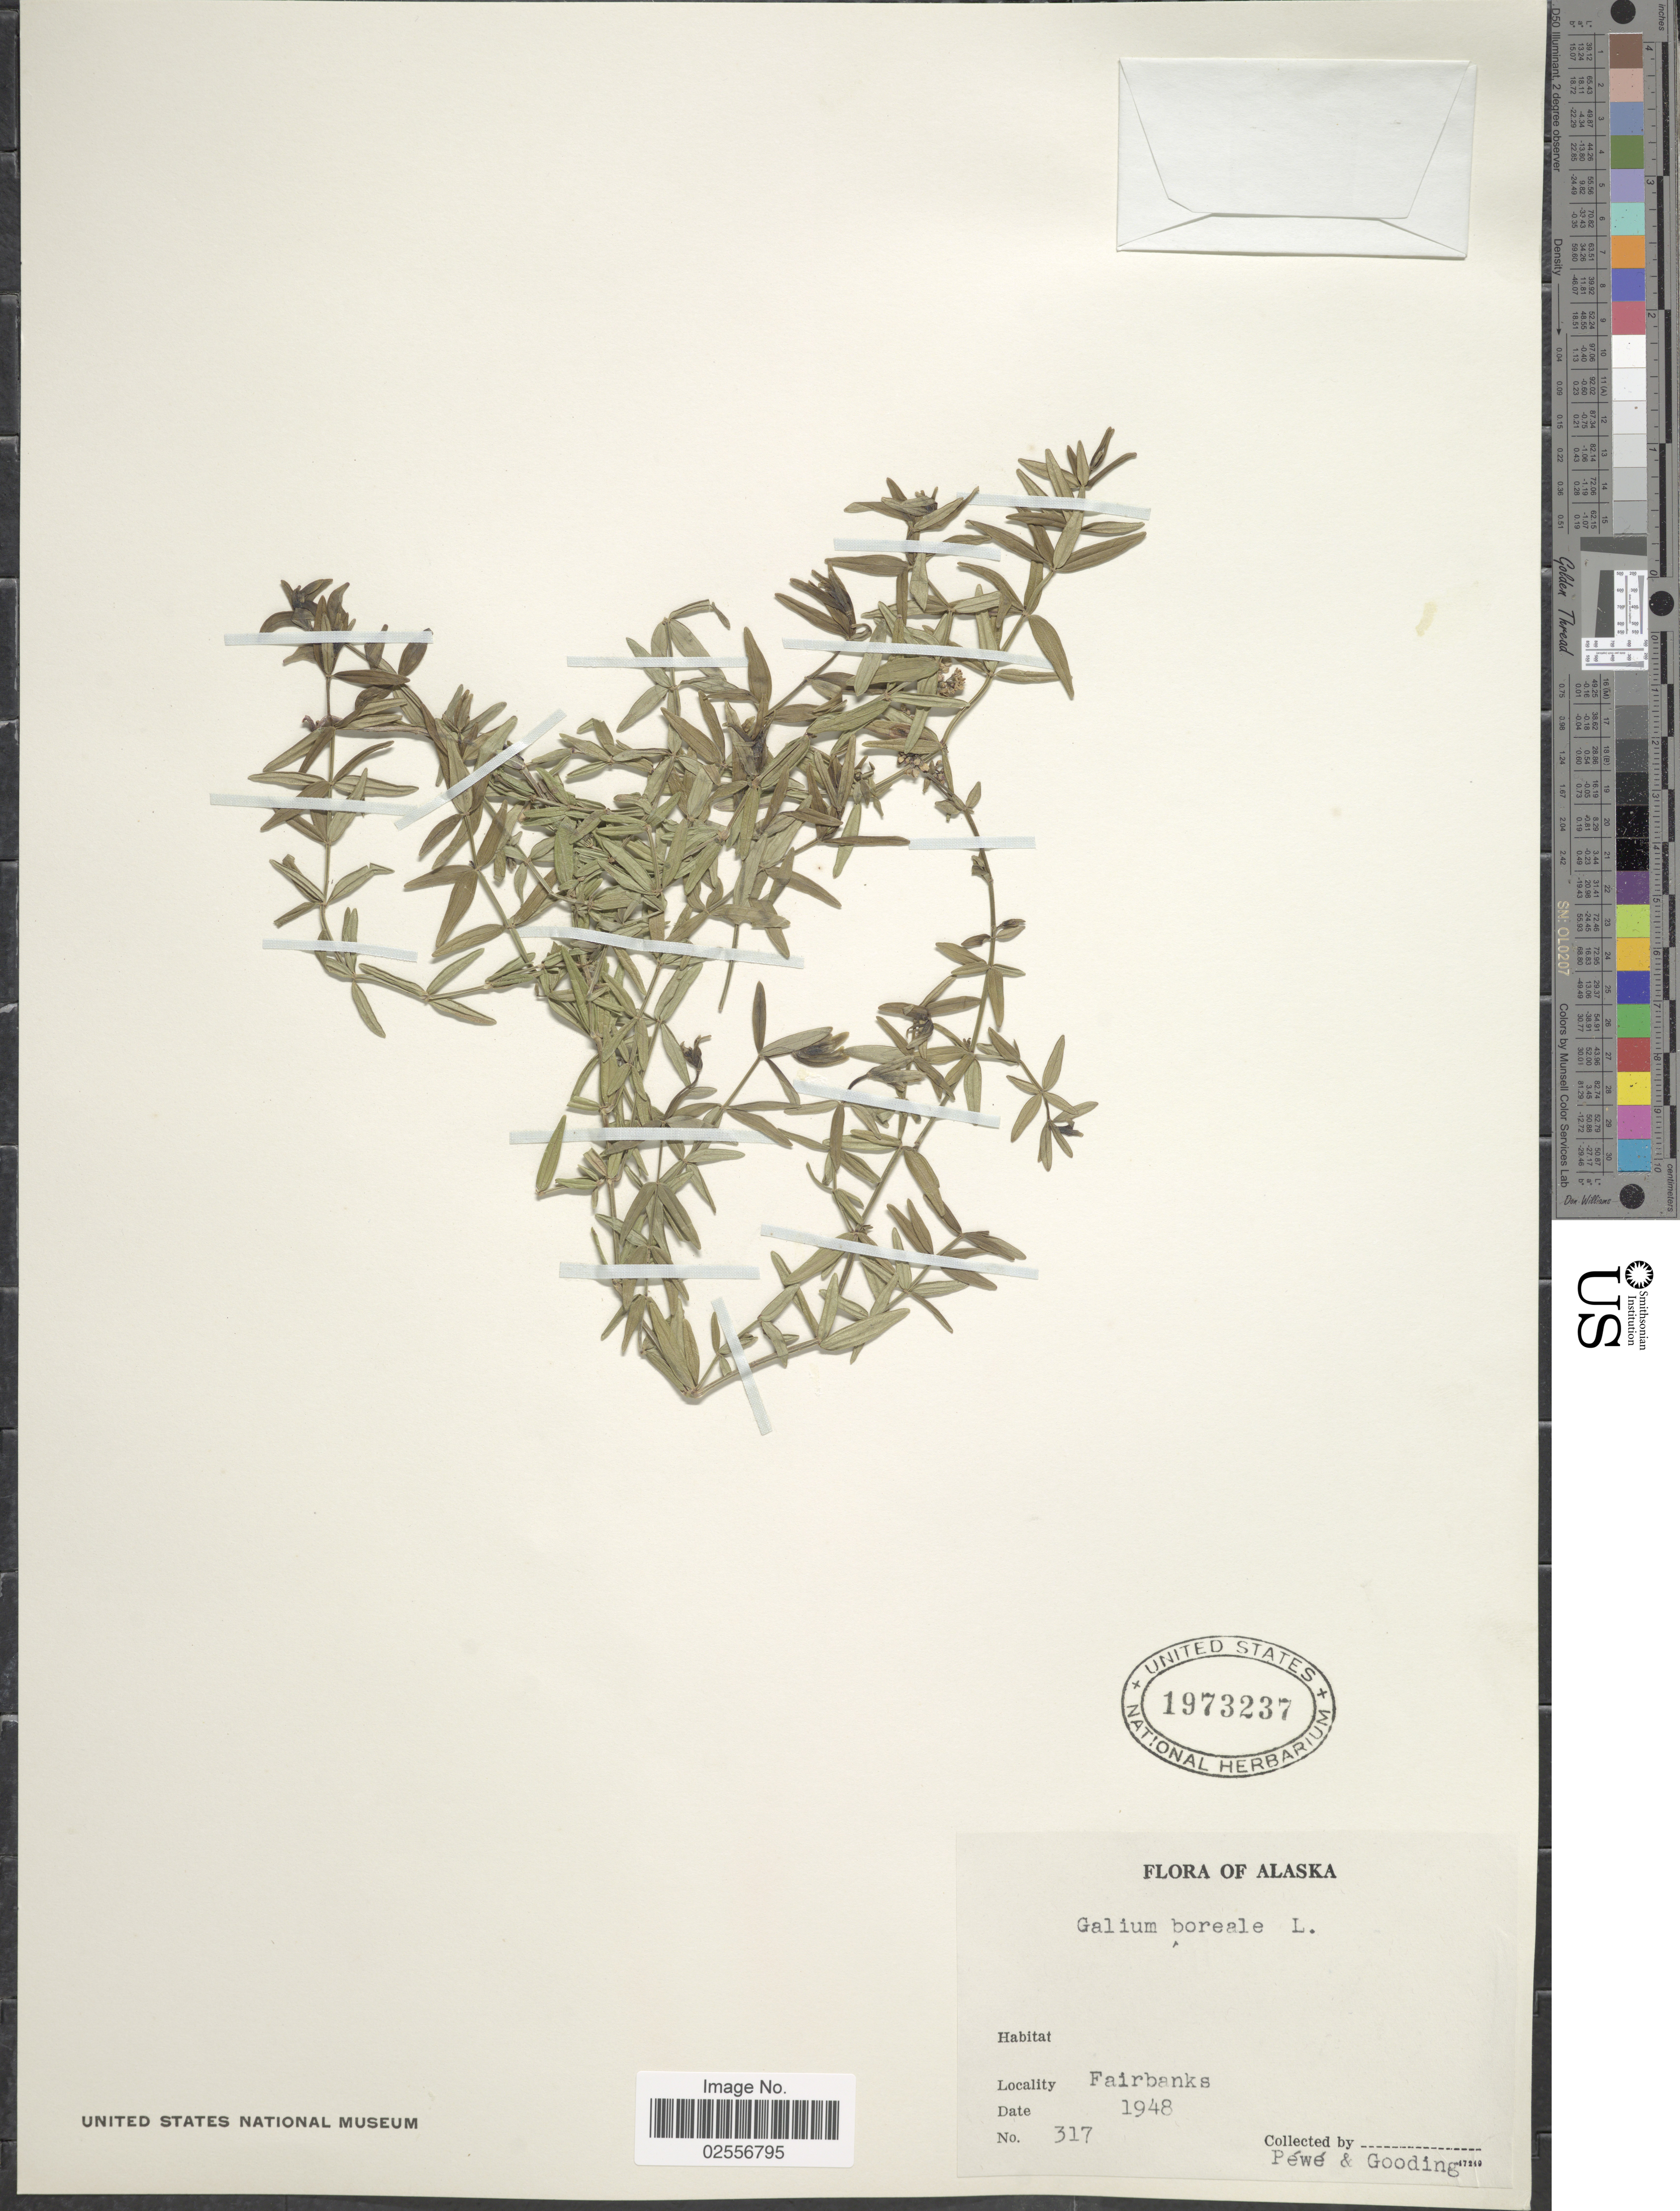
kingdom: Plantae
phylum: Tracheophyta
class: Magnoliopsida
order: Gentianales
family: Rubiaceae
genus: Galium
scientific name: Galium boreale L.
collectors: Pewe & Gooding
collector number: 317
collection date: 1948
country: United States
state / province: Alaska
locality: Fairbanks.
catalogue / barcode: US 1973237